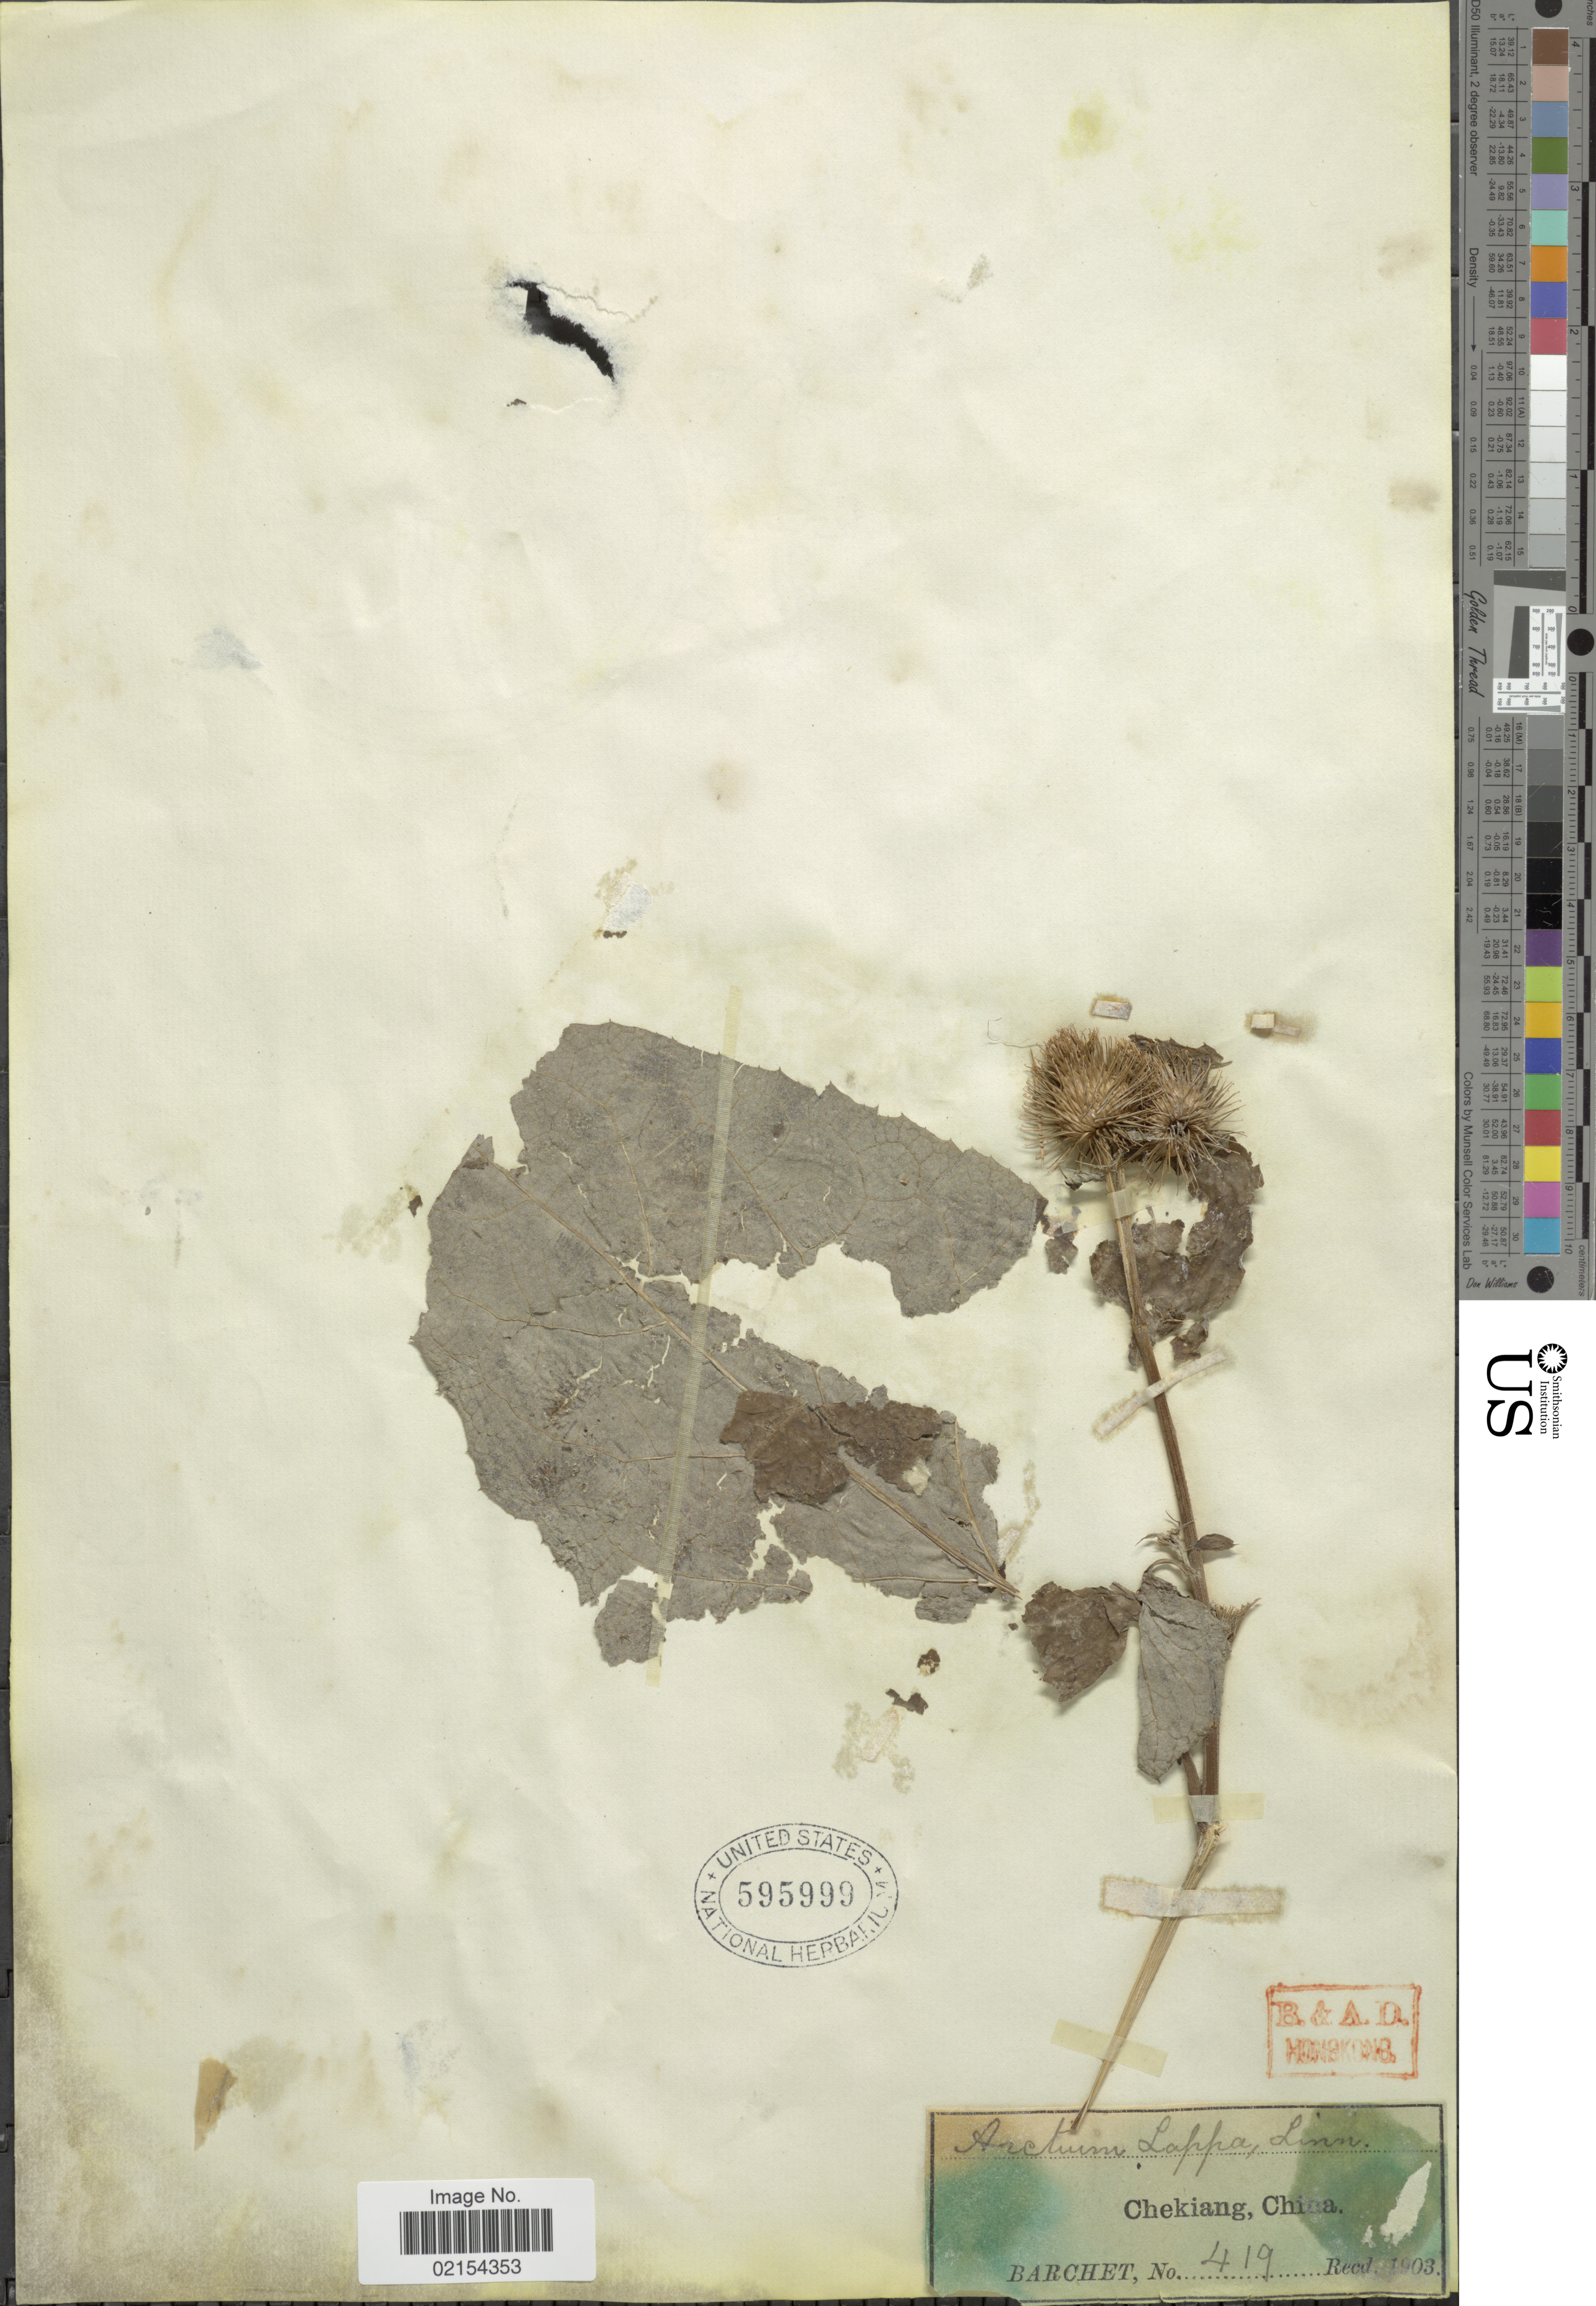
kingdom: Plantae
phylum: Tracheophyta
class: Magnoliopsida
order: Asterales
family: Asteraceae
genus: Arctium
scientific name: Arctium lappa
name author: L.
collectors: Barchet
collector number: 419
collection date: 1903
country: China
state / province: Zhejiang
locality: Chekiang, China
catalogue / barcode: US 595999